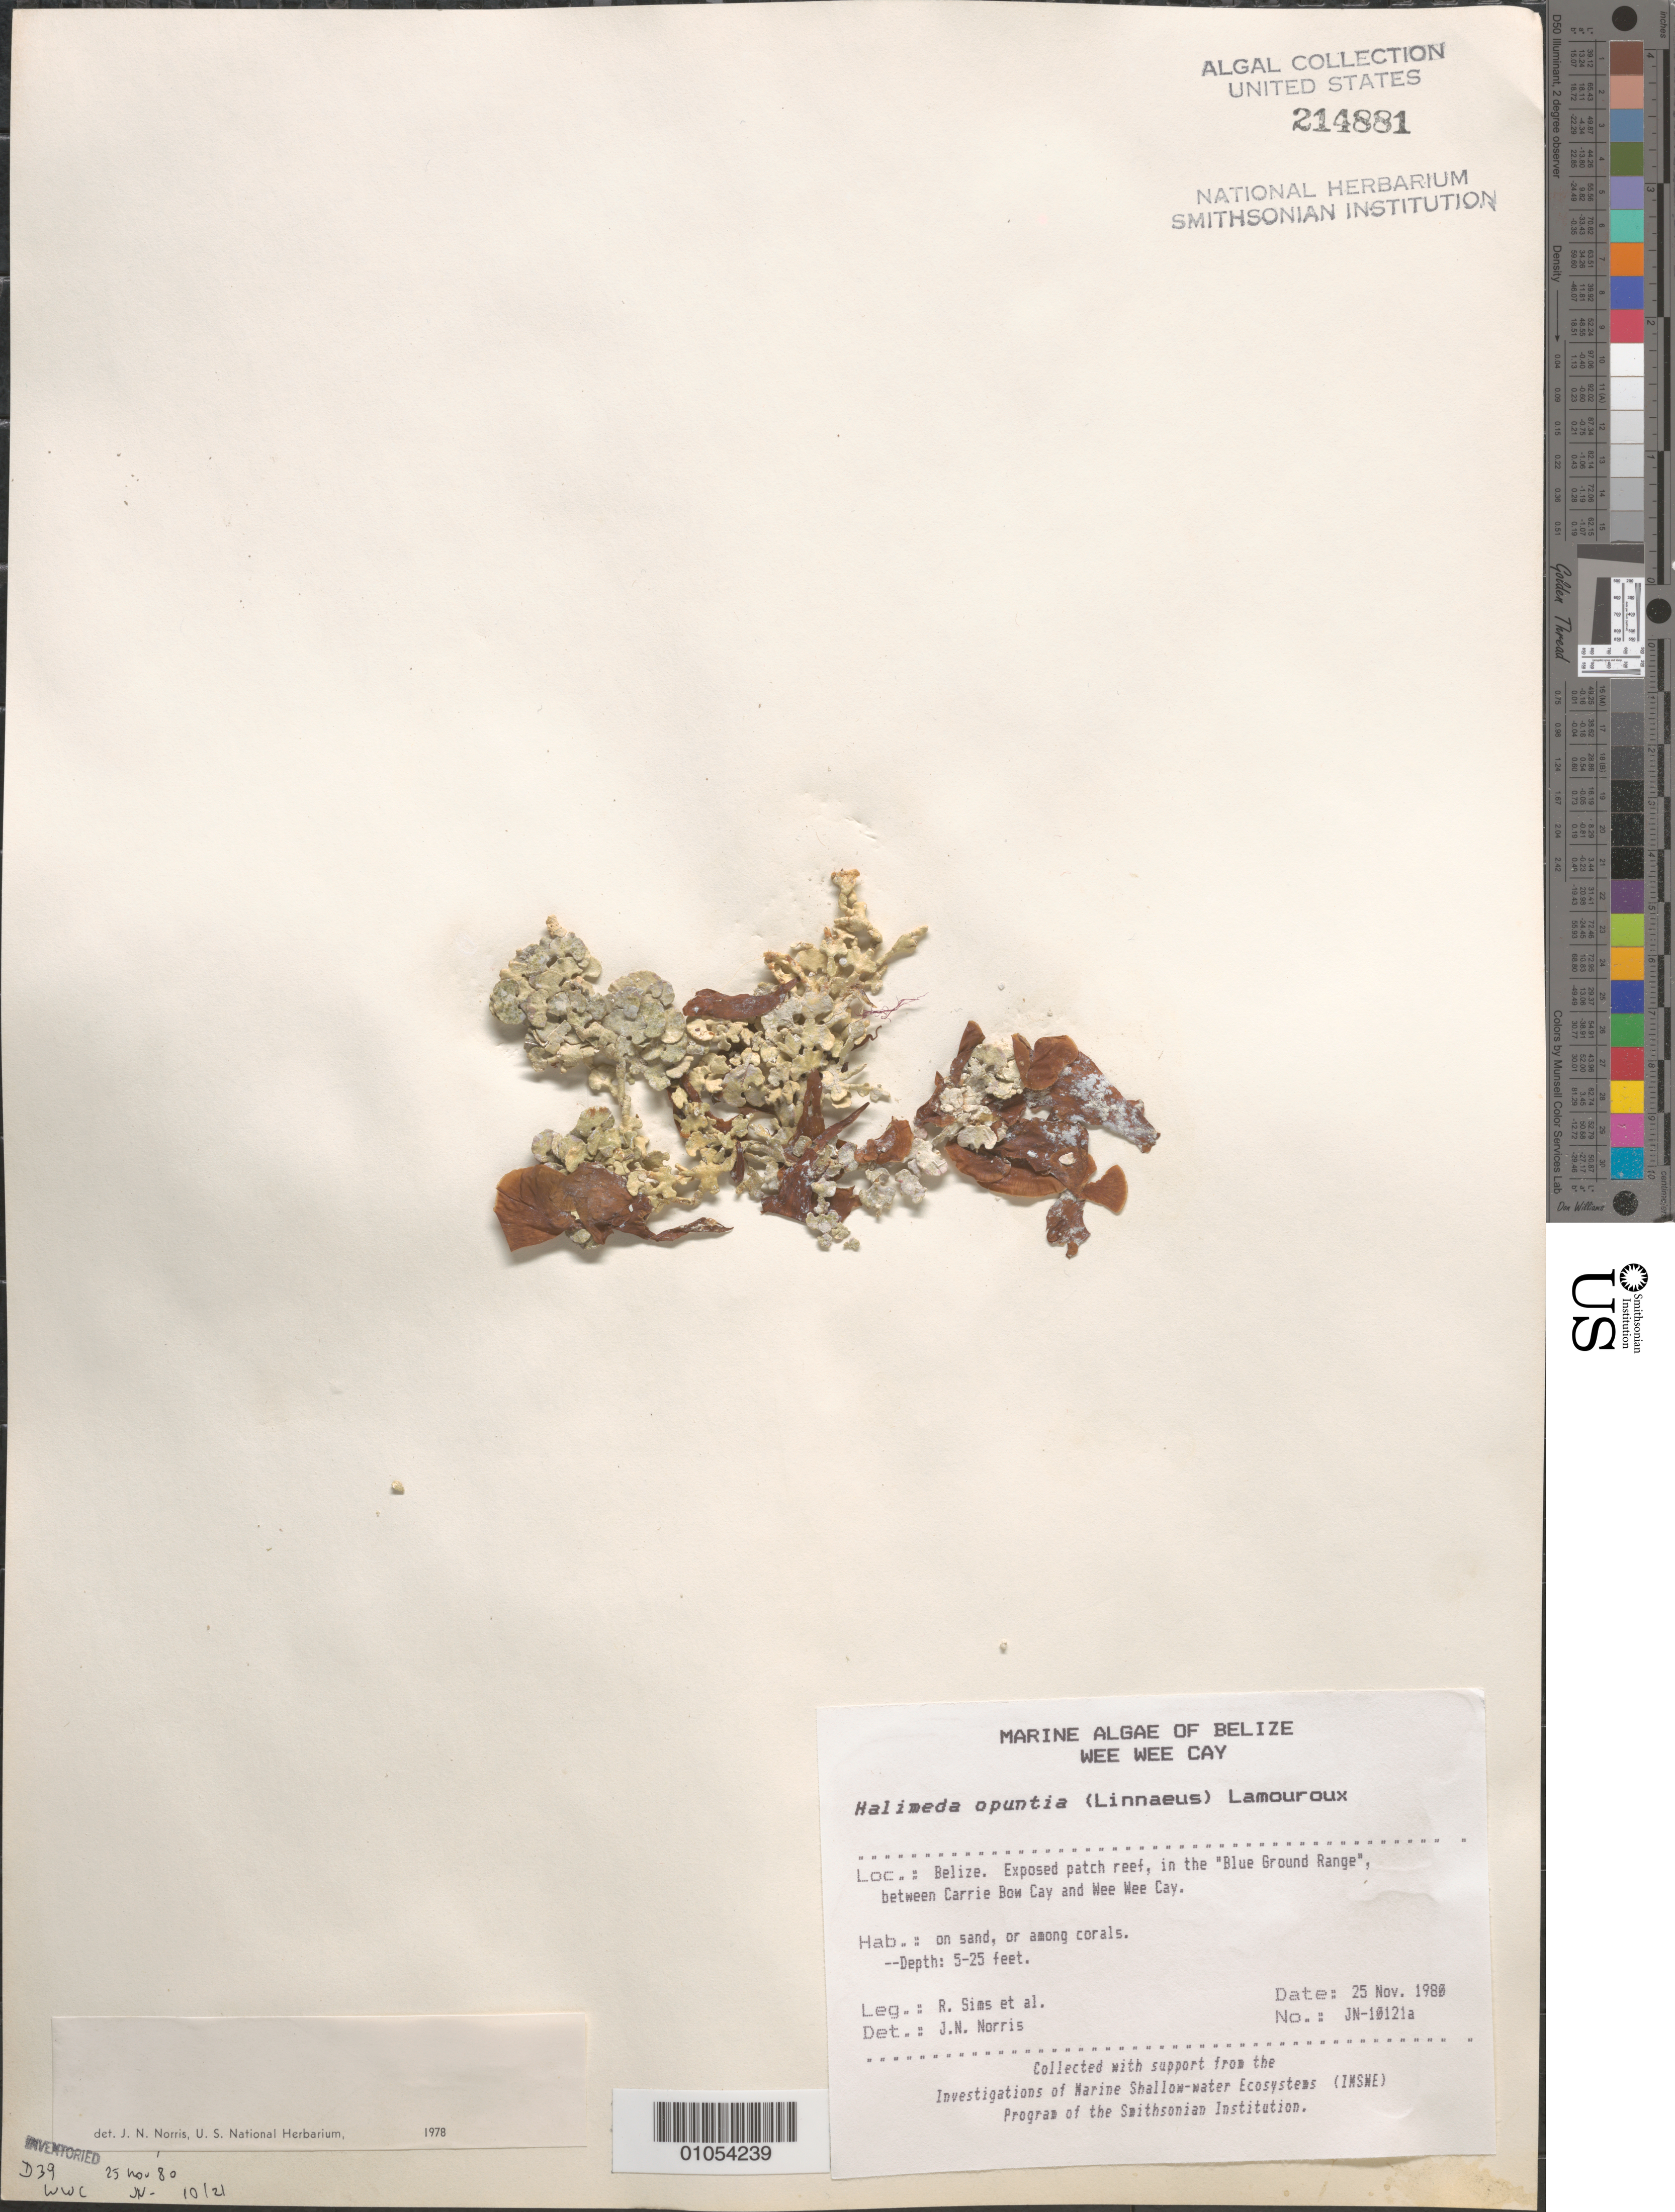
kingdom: Plantae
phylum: Chlorophyta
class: Ulvophyceae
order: Bryopsidales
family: Halimedaceae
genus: Halimeda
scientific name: Halimeda opuntia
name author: (L.) J.V.Lamouroux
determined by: Norris, James N.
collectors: R. H. Sims, P. R. Taylor, M. M. Littler & K. E. Bucher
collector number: JN-10121a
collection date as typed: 25 Nov 1980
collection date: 1980-11-25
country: Belize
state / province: Stann Creek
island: Wee Wee Cay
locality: Blue Ground Range between Carrie Bow Cay and Wee Wee Cay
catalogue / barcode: US 214881